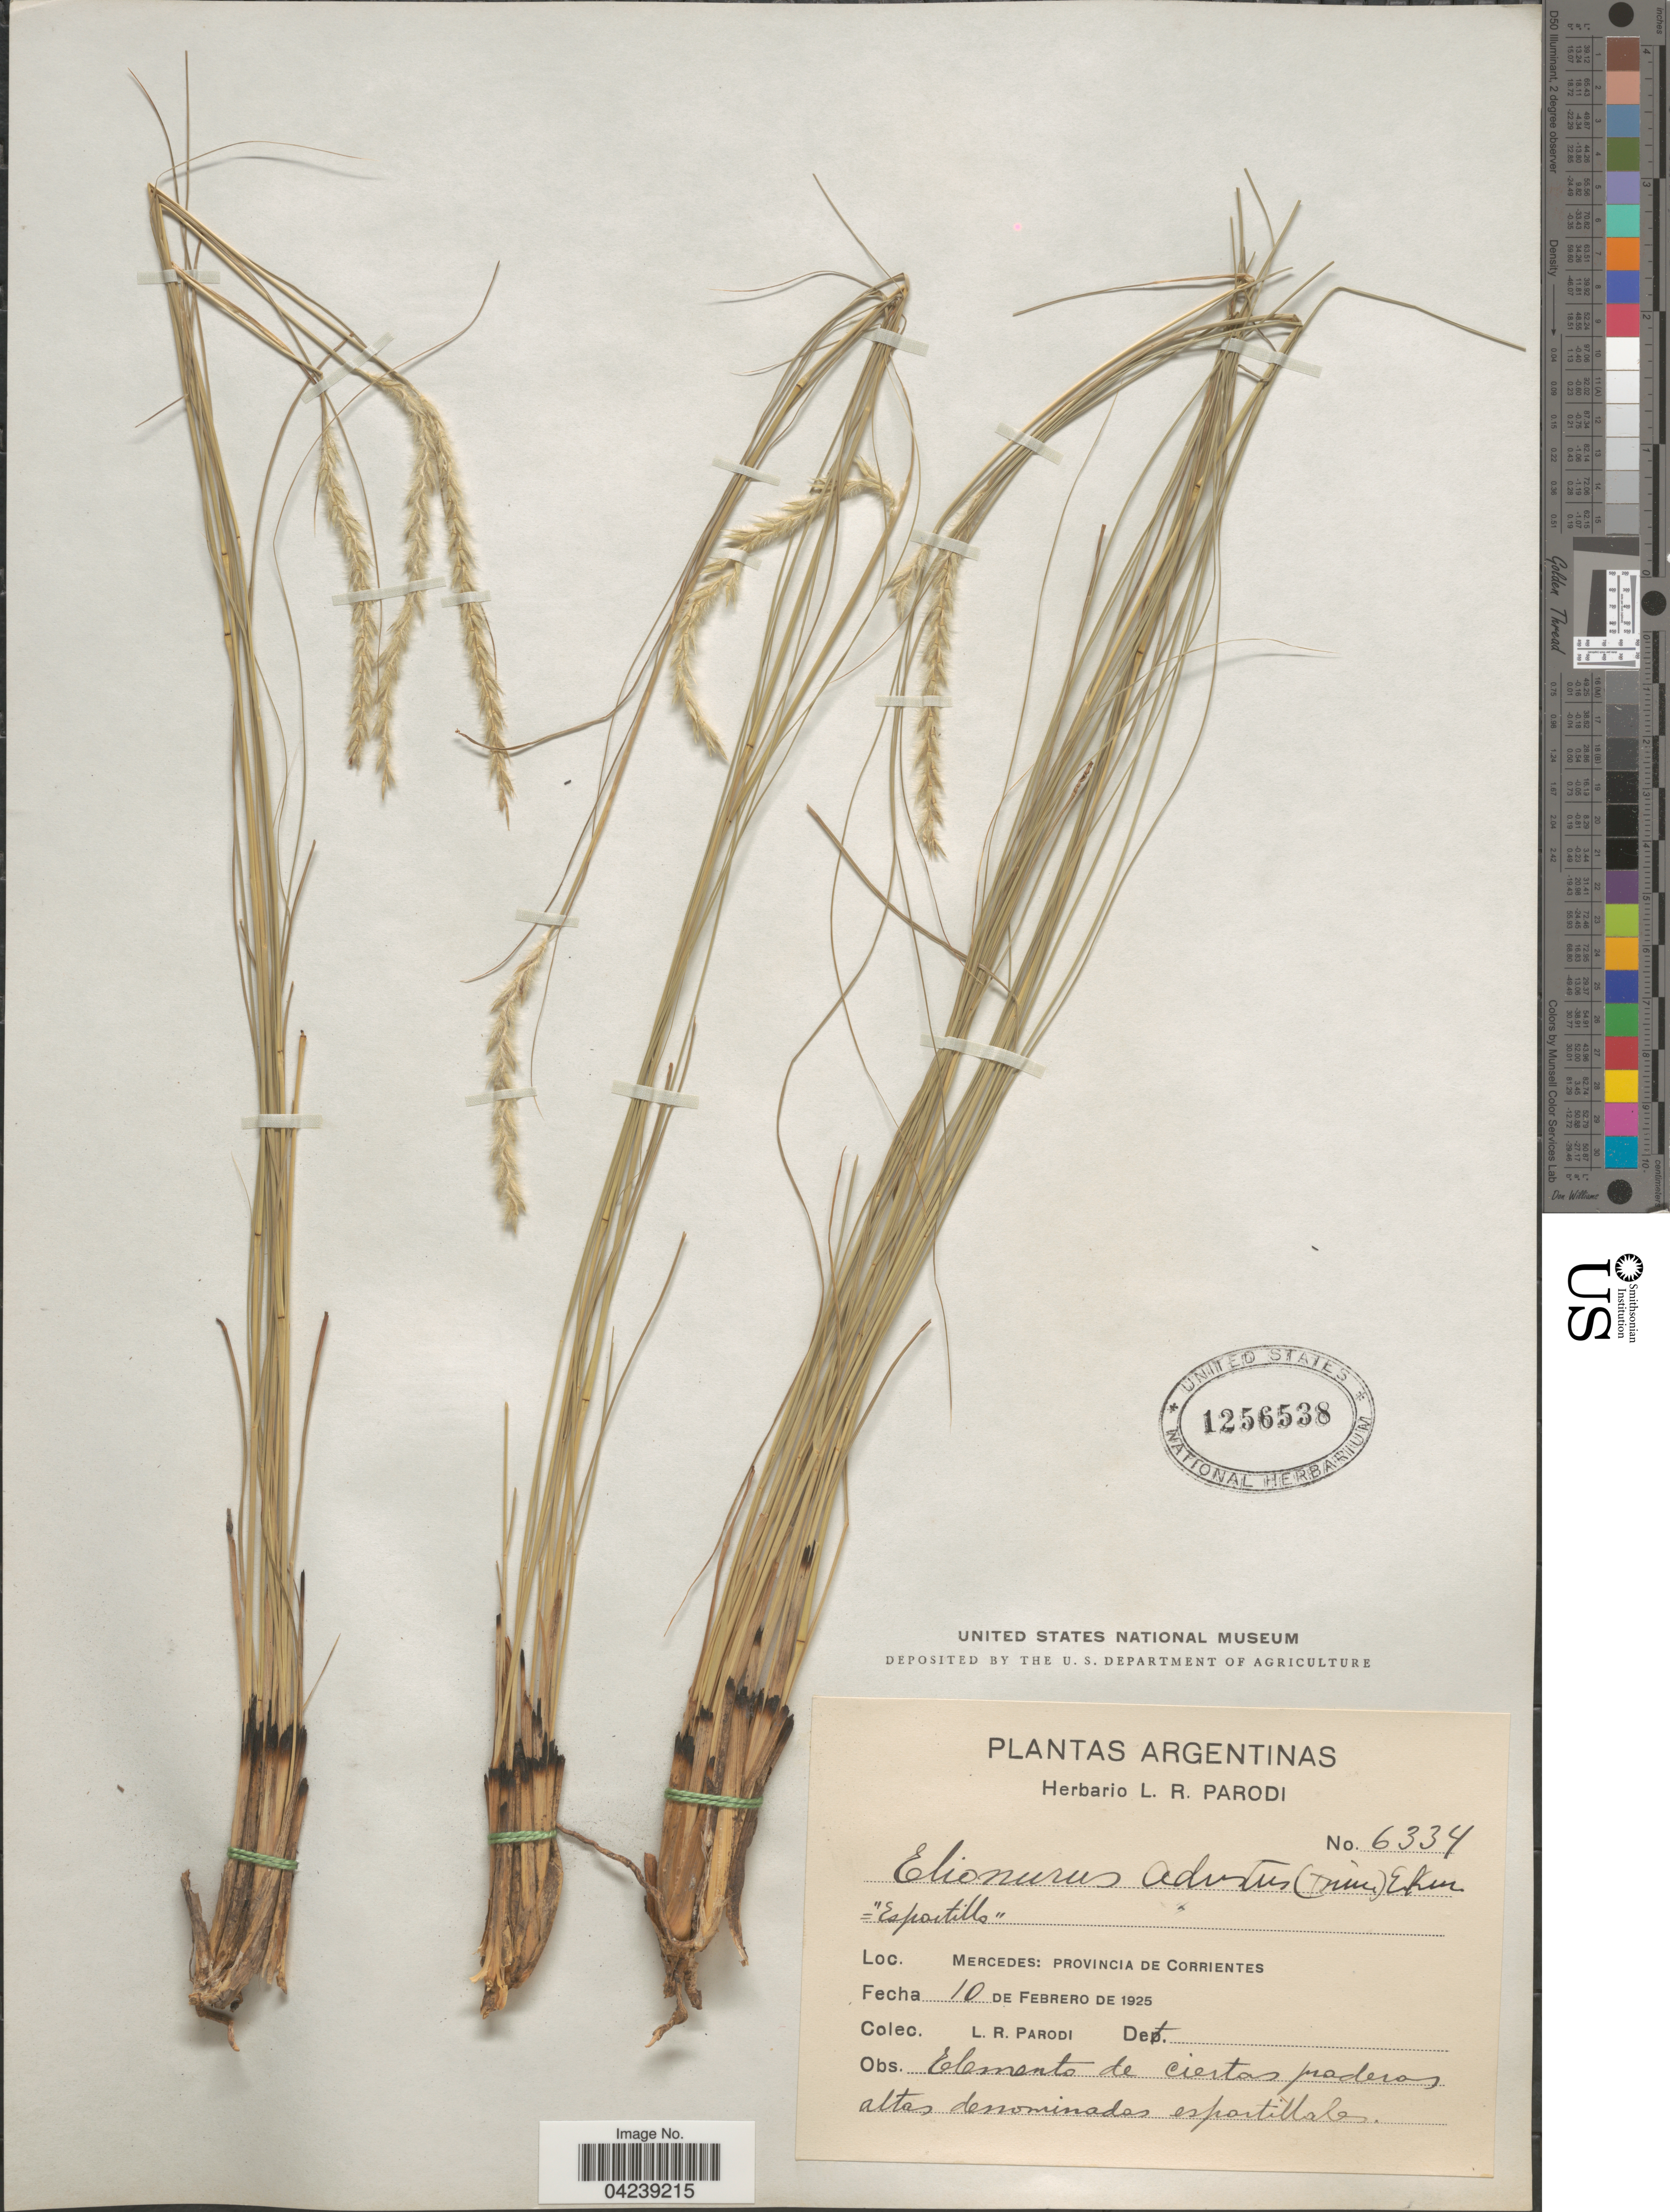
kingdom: Plantae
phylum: Tracheophyta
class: Liliopsida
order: Poales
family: Poaceae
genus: Elionurus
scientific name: Elionurus muticus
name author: (Spreng.) Kuntze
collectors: L. R. Parodi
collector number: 6334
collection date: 1925-02-10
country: Argentina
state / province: Corrientes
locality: Mercedes.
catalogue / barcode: US 1256538